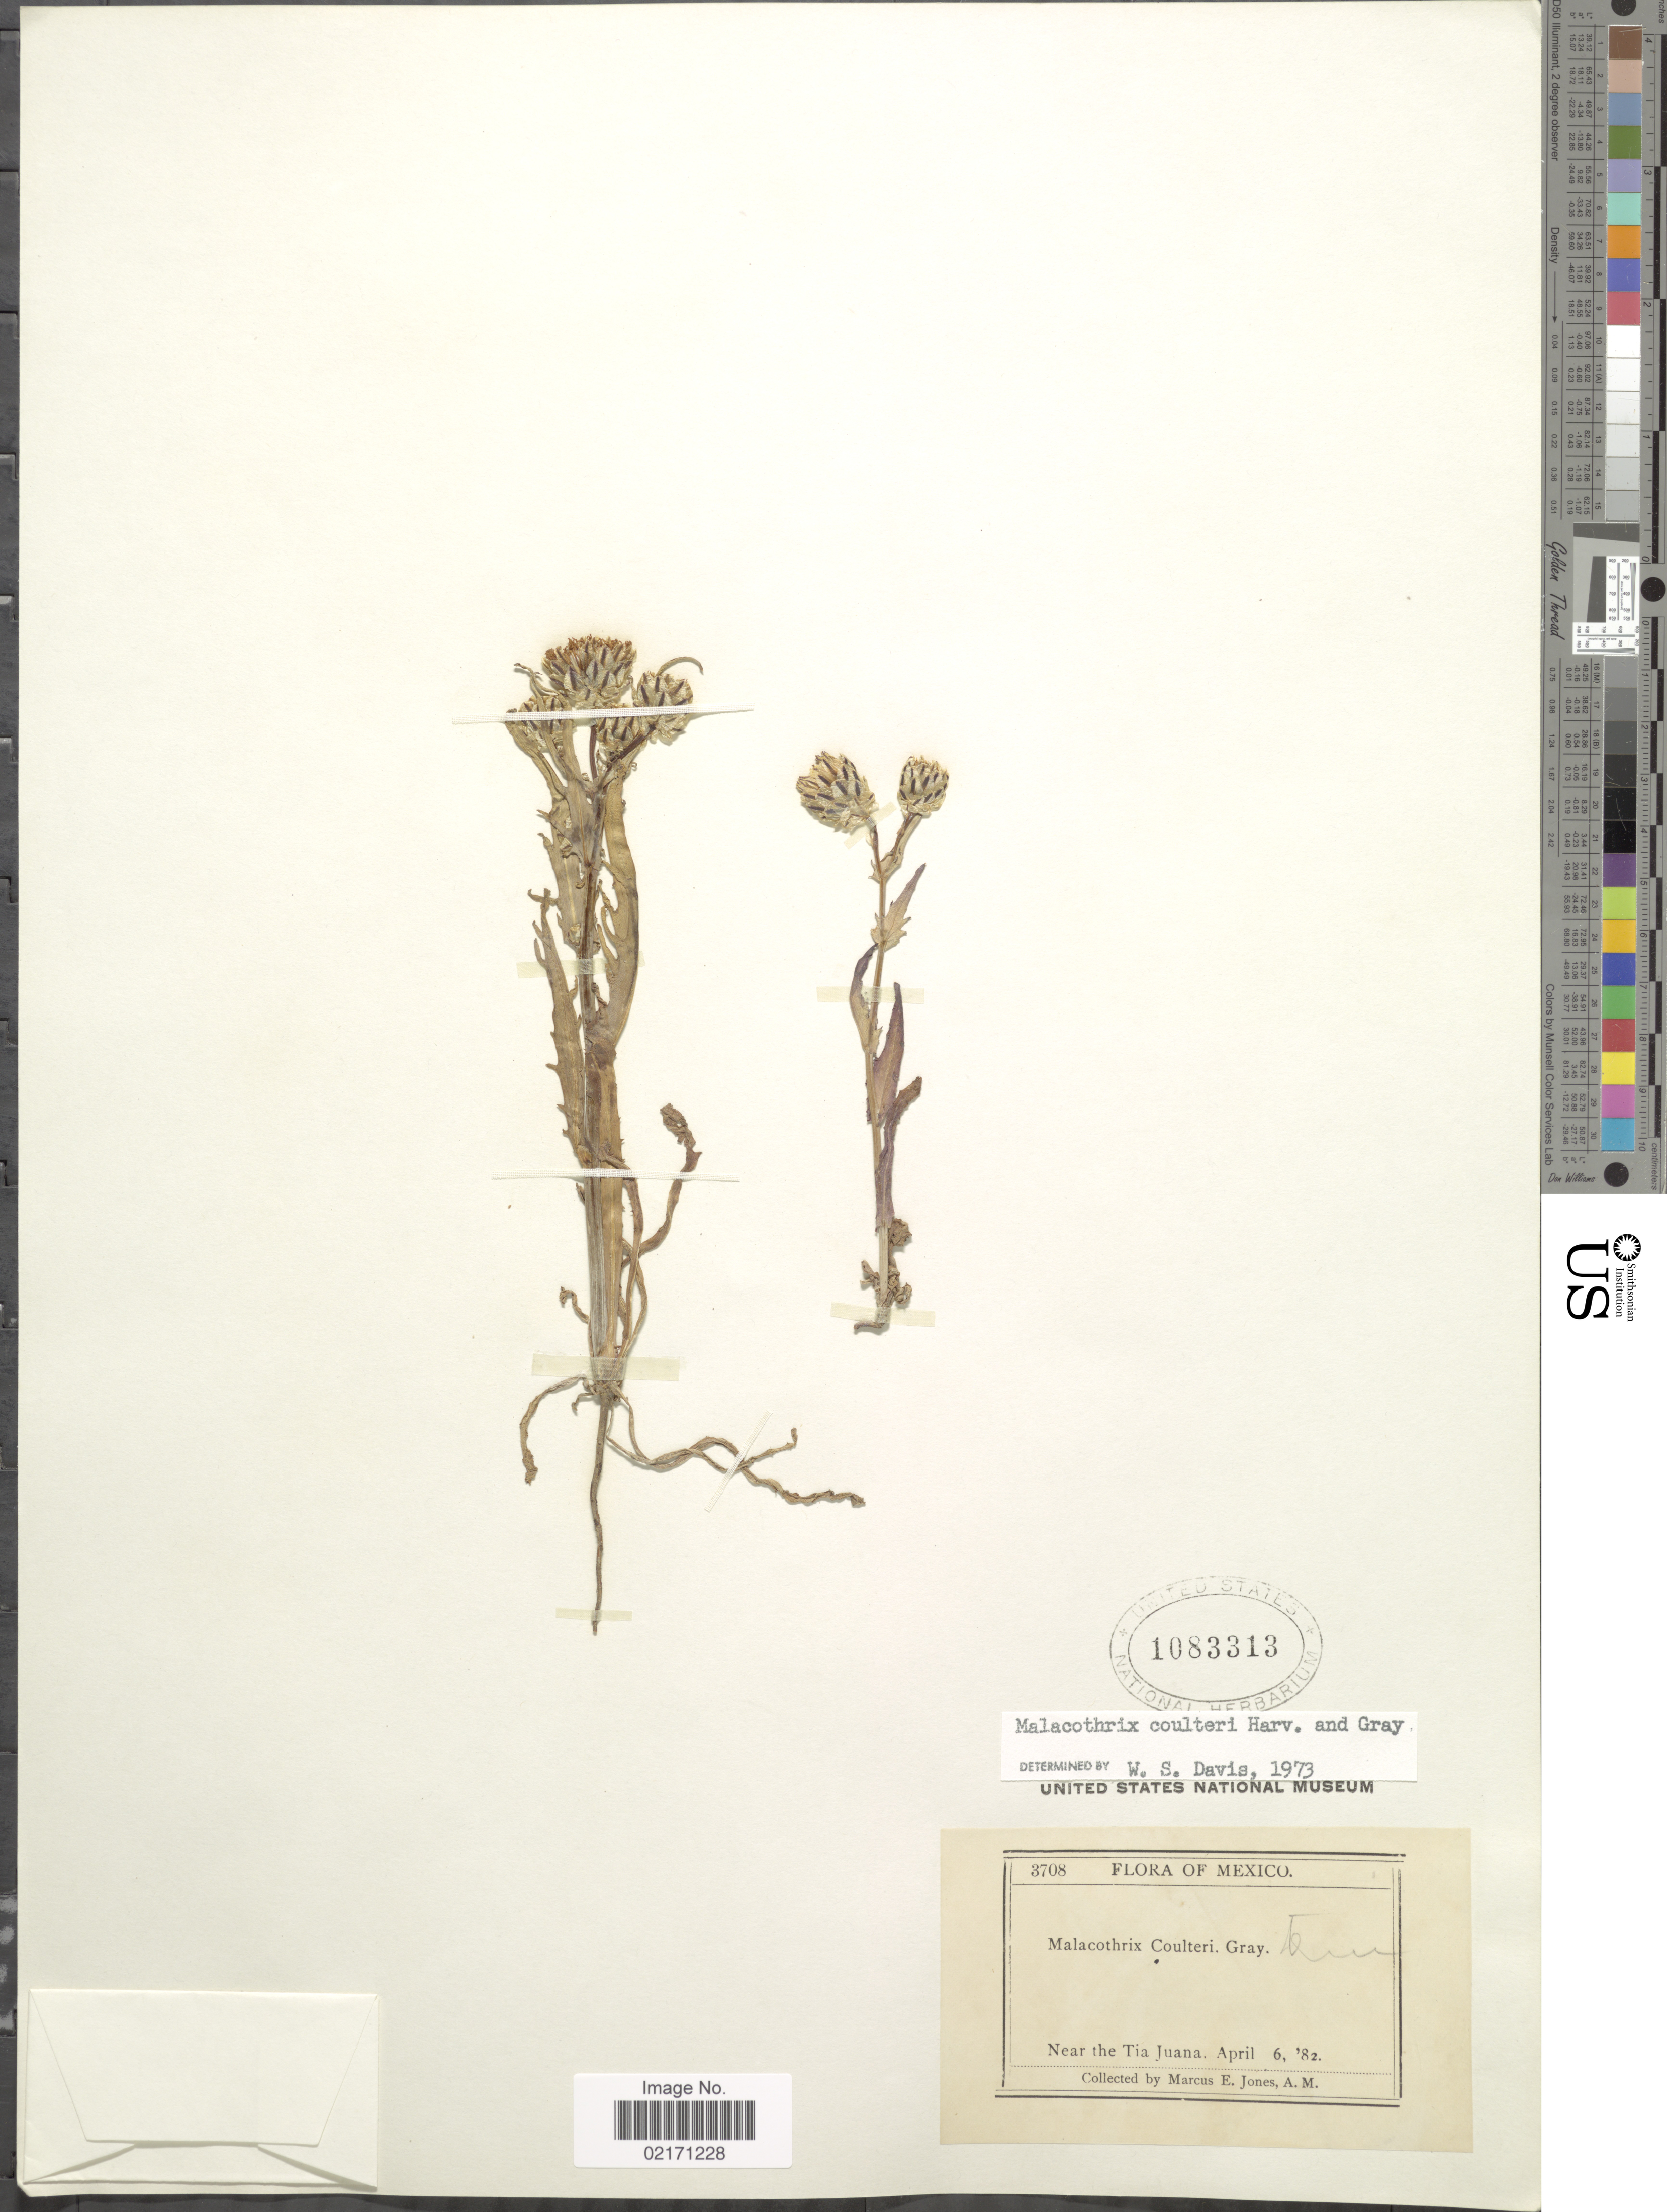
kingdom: Plantae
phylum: Tracheophyta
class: Magnoliopsida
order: Asterales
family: Asteraceae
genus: Malacothrix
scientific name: Malacothrix coulteri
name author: Harv. & A. Gray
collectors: M. E. Jones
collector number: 3708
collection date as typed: Transcribed d/m/y: 6/4/82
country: Mexico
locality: Near the Tia Juana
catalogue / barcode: US 1083313